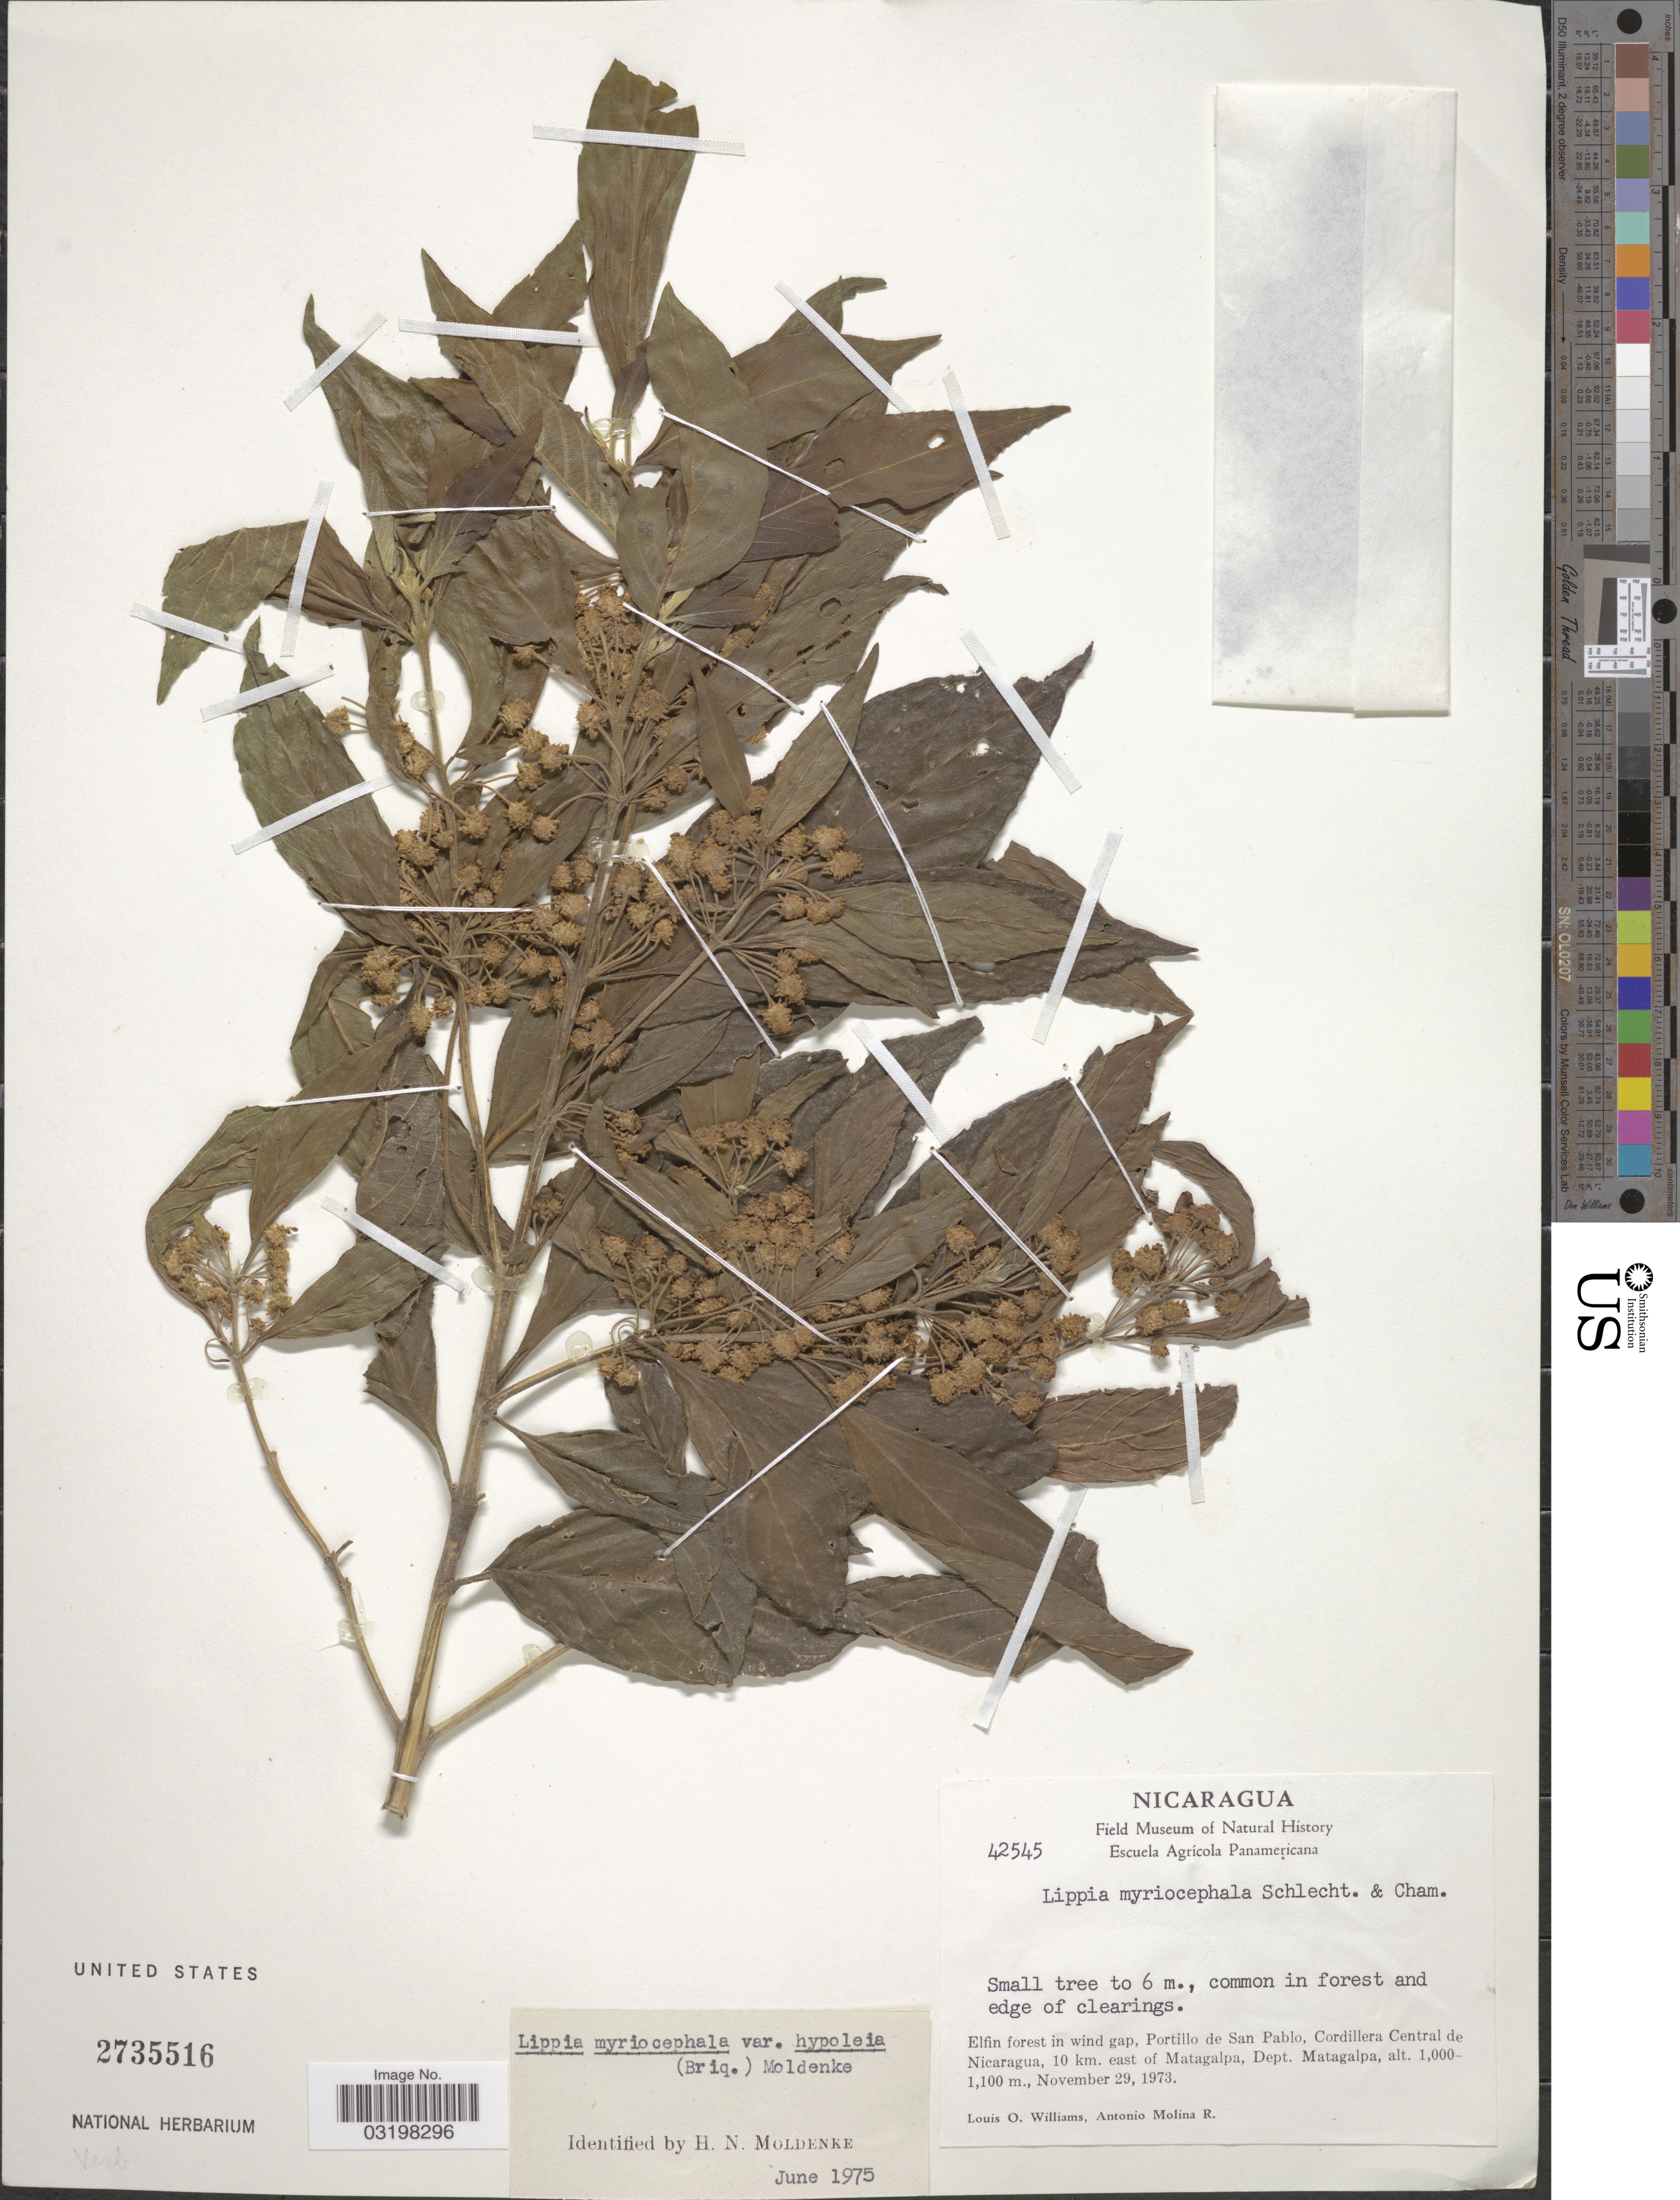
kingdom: Plantae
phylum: Tracheophyta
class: Magnoliopsida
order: Lamiales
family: Verbenaceae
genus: Lippia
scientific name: Lippia myriocephala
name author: Schltdl. & Cham.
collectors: L. O. Williams & A. Molina R.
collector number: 42545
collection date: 1973-11-29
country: Nicaragua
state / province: Matagalpa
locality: Elfin forest in wind gap, Portillo de San Pablo, Cordillera Central de Nicaragua, 10 km. east of Matagalpa, Dept. Matagalpa.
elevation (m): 1000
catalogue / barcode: US 2735516